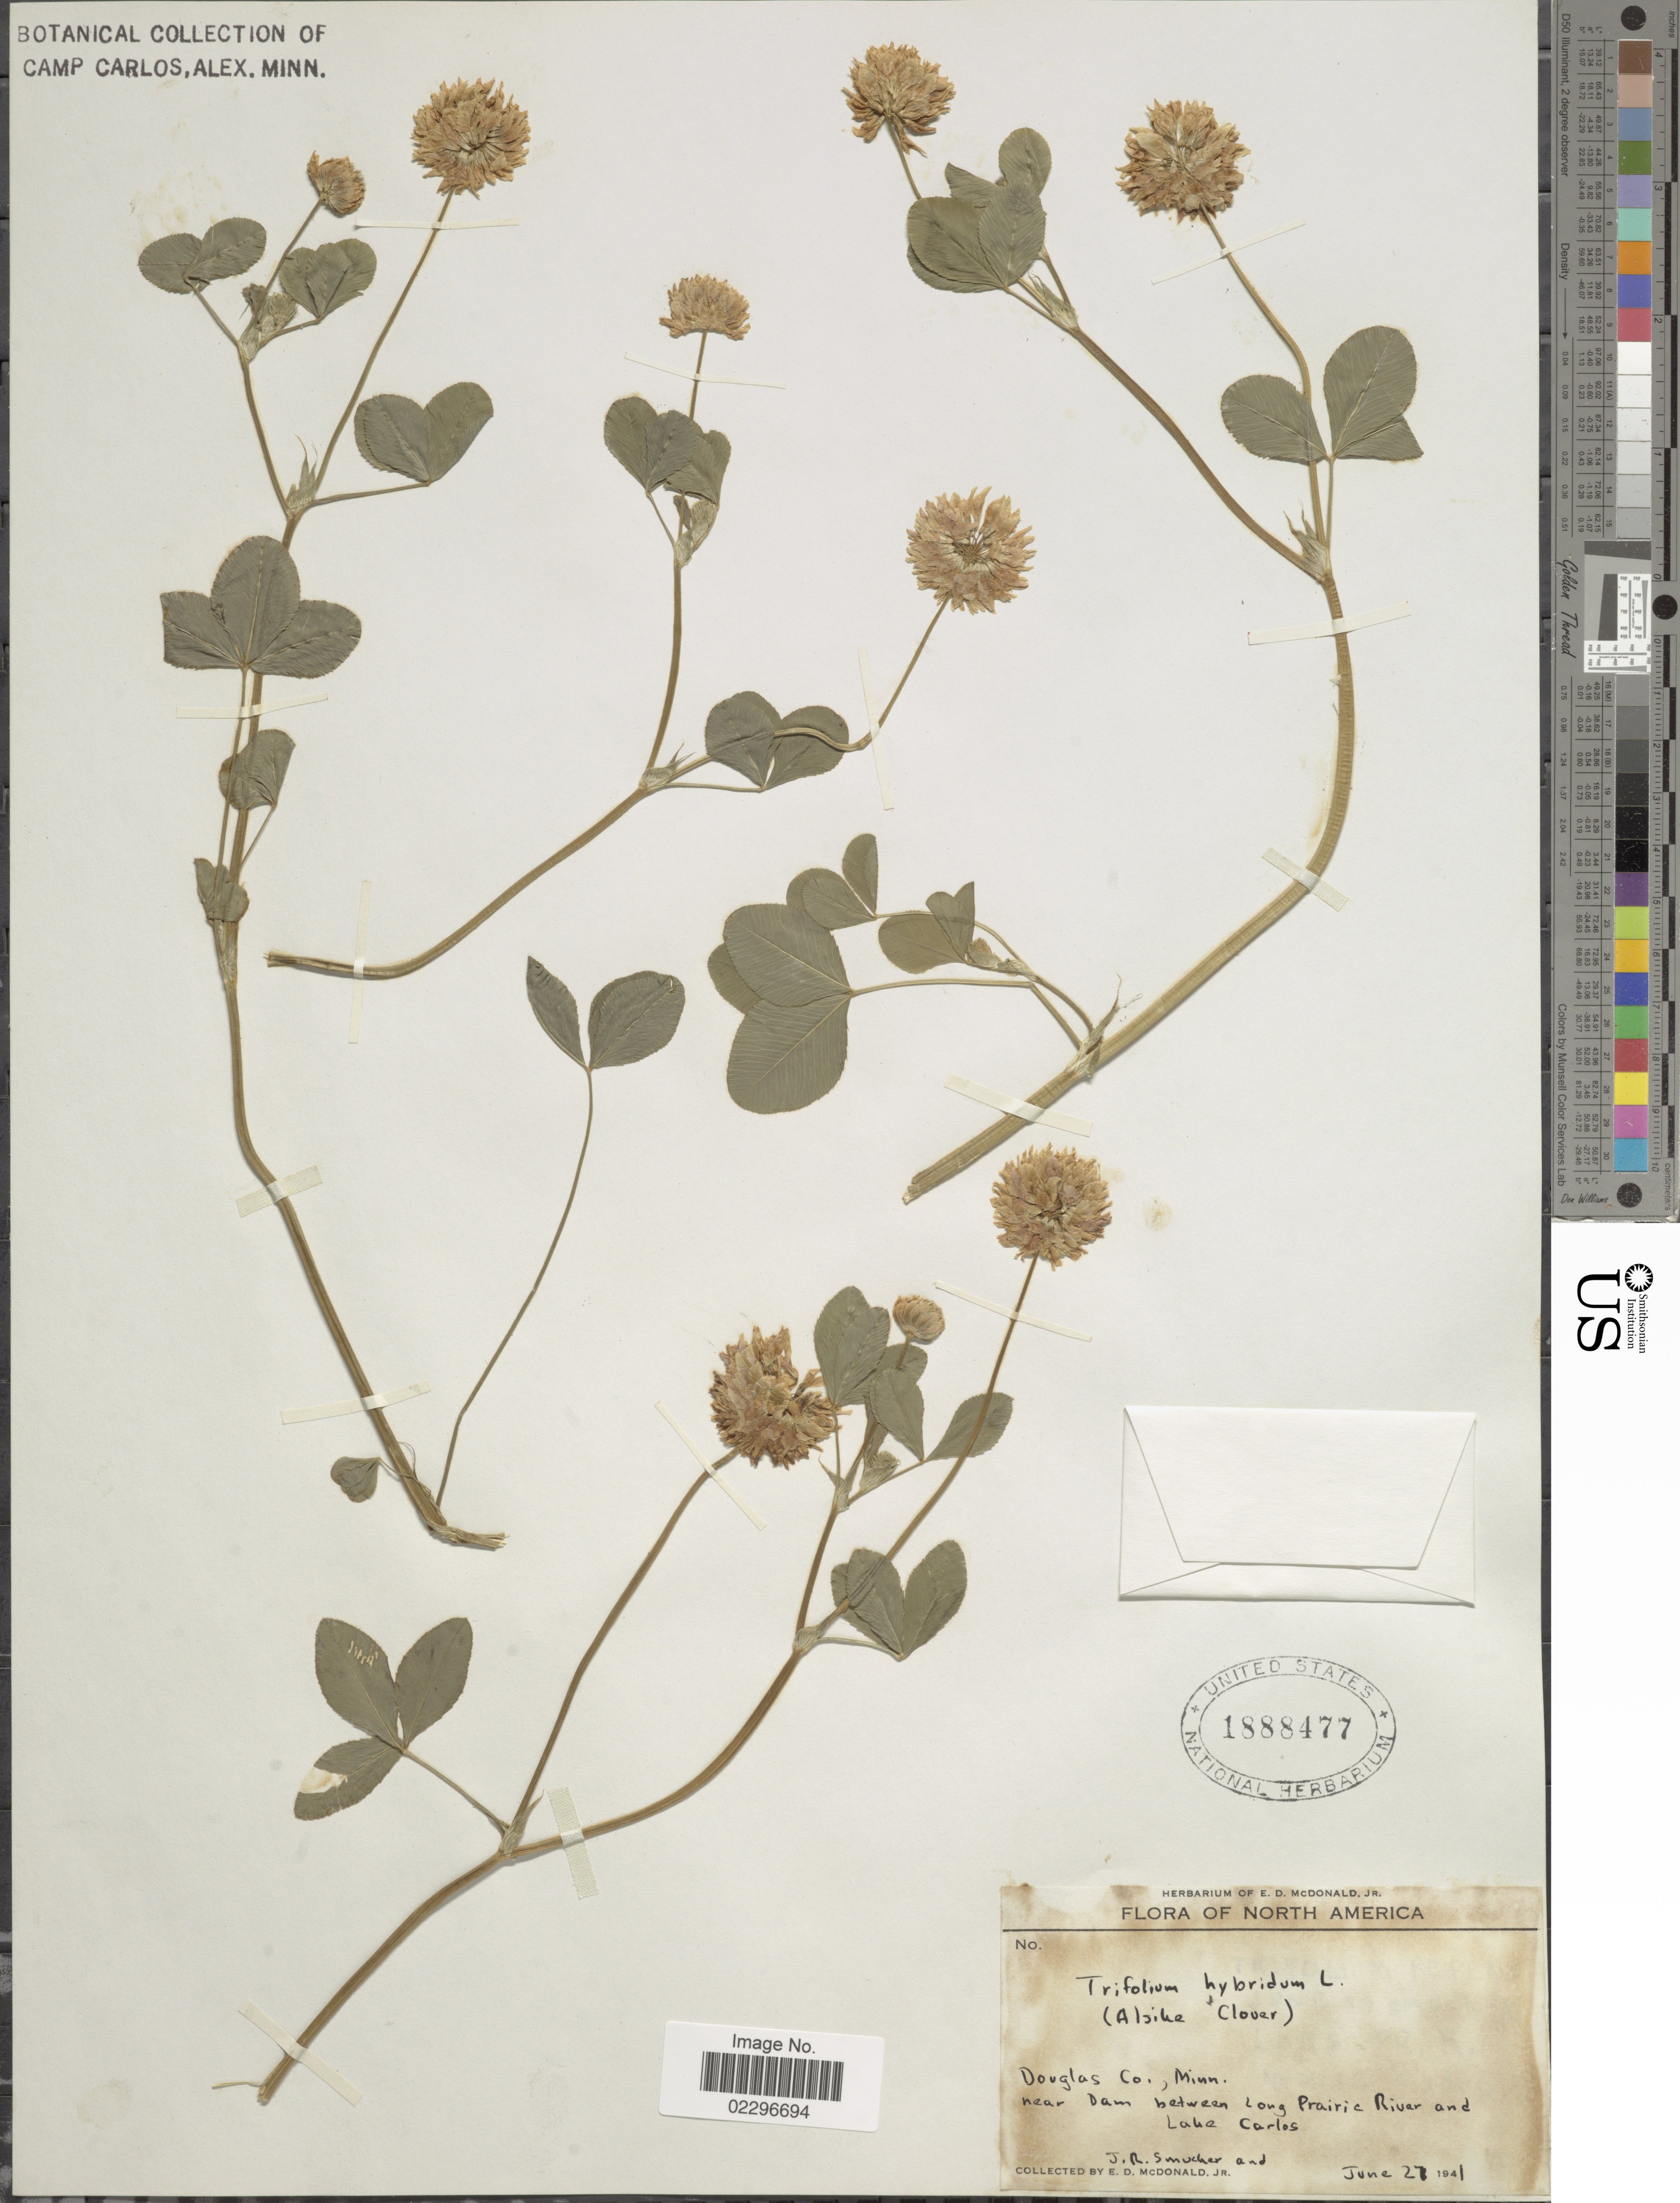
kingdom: Plantae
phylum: Tracheophyta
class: Magnoliopsida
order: Fabales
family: Fabaceae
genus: Trifolium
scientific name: Trifolium hybridum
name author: L.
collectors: J. Smucker & E. D. McDonald Jr.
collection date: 1941-06-21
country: United States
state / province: Minnesota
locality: Douglas Co., Minn. near Dam between Long Prairic River and Lake Carlos,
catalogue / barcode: US 1888477